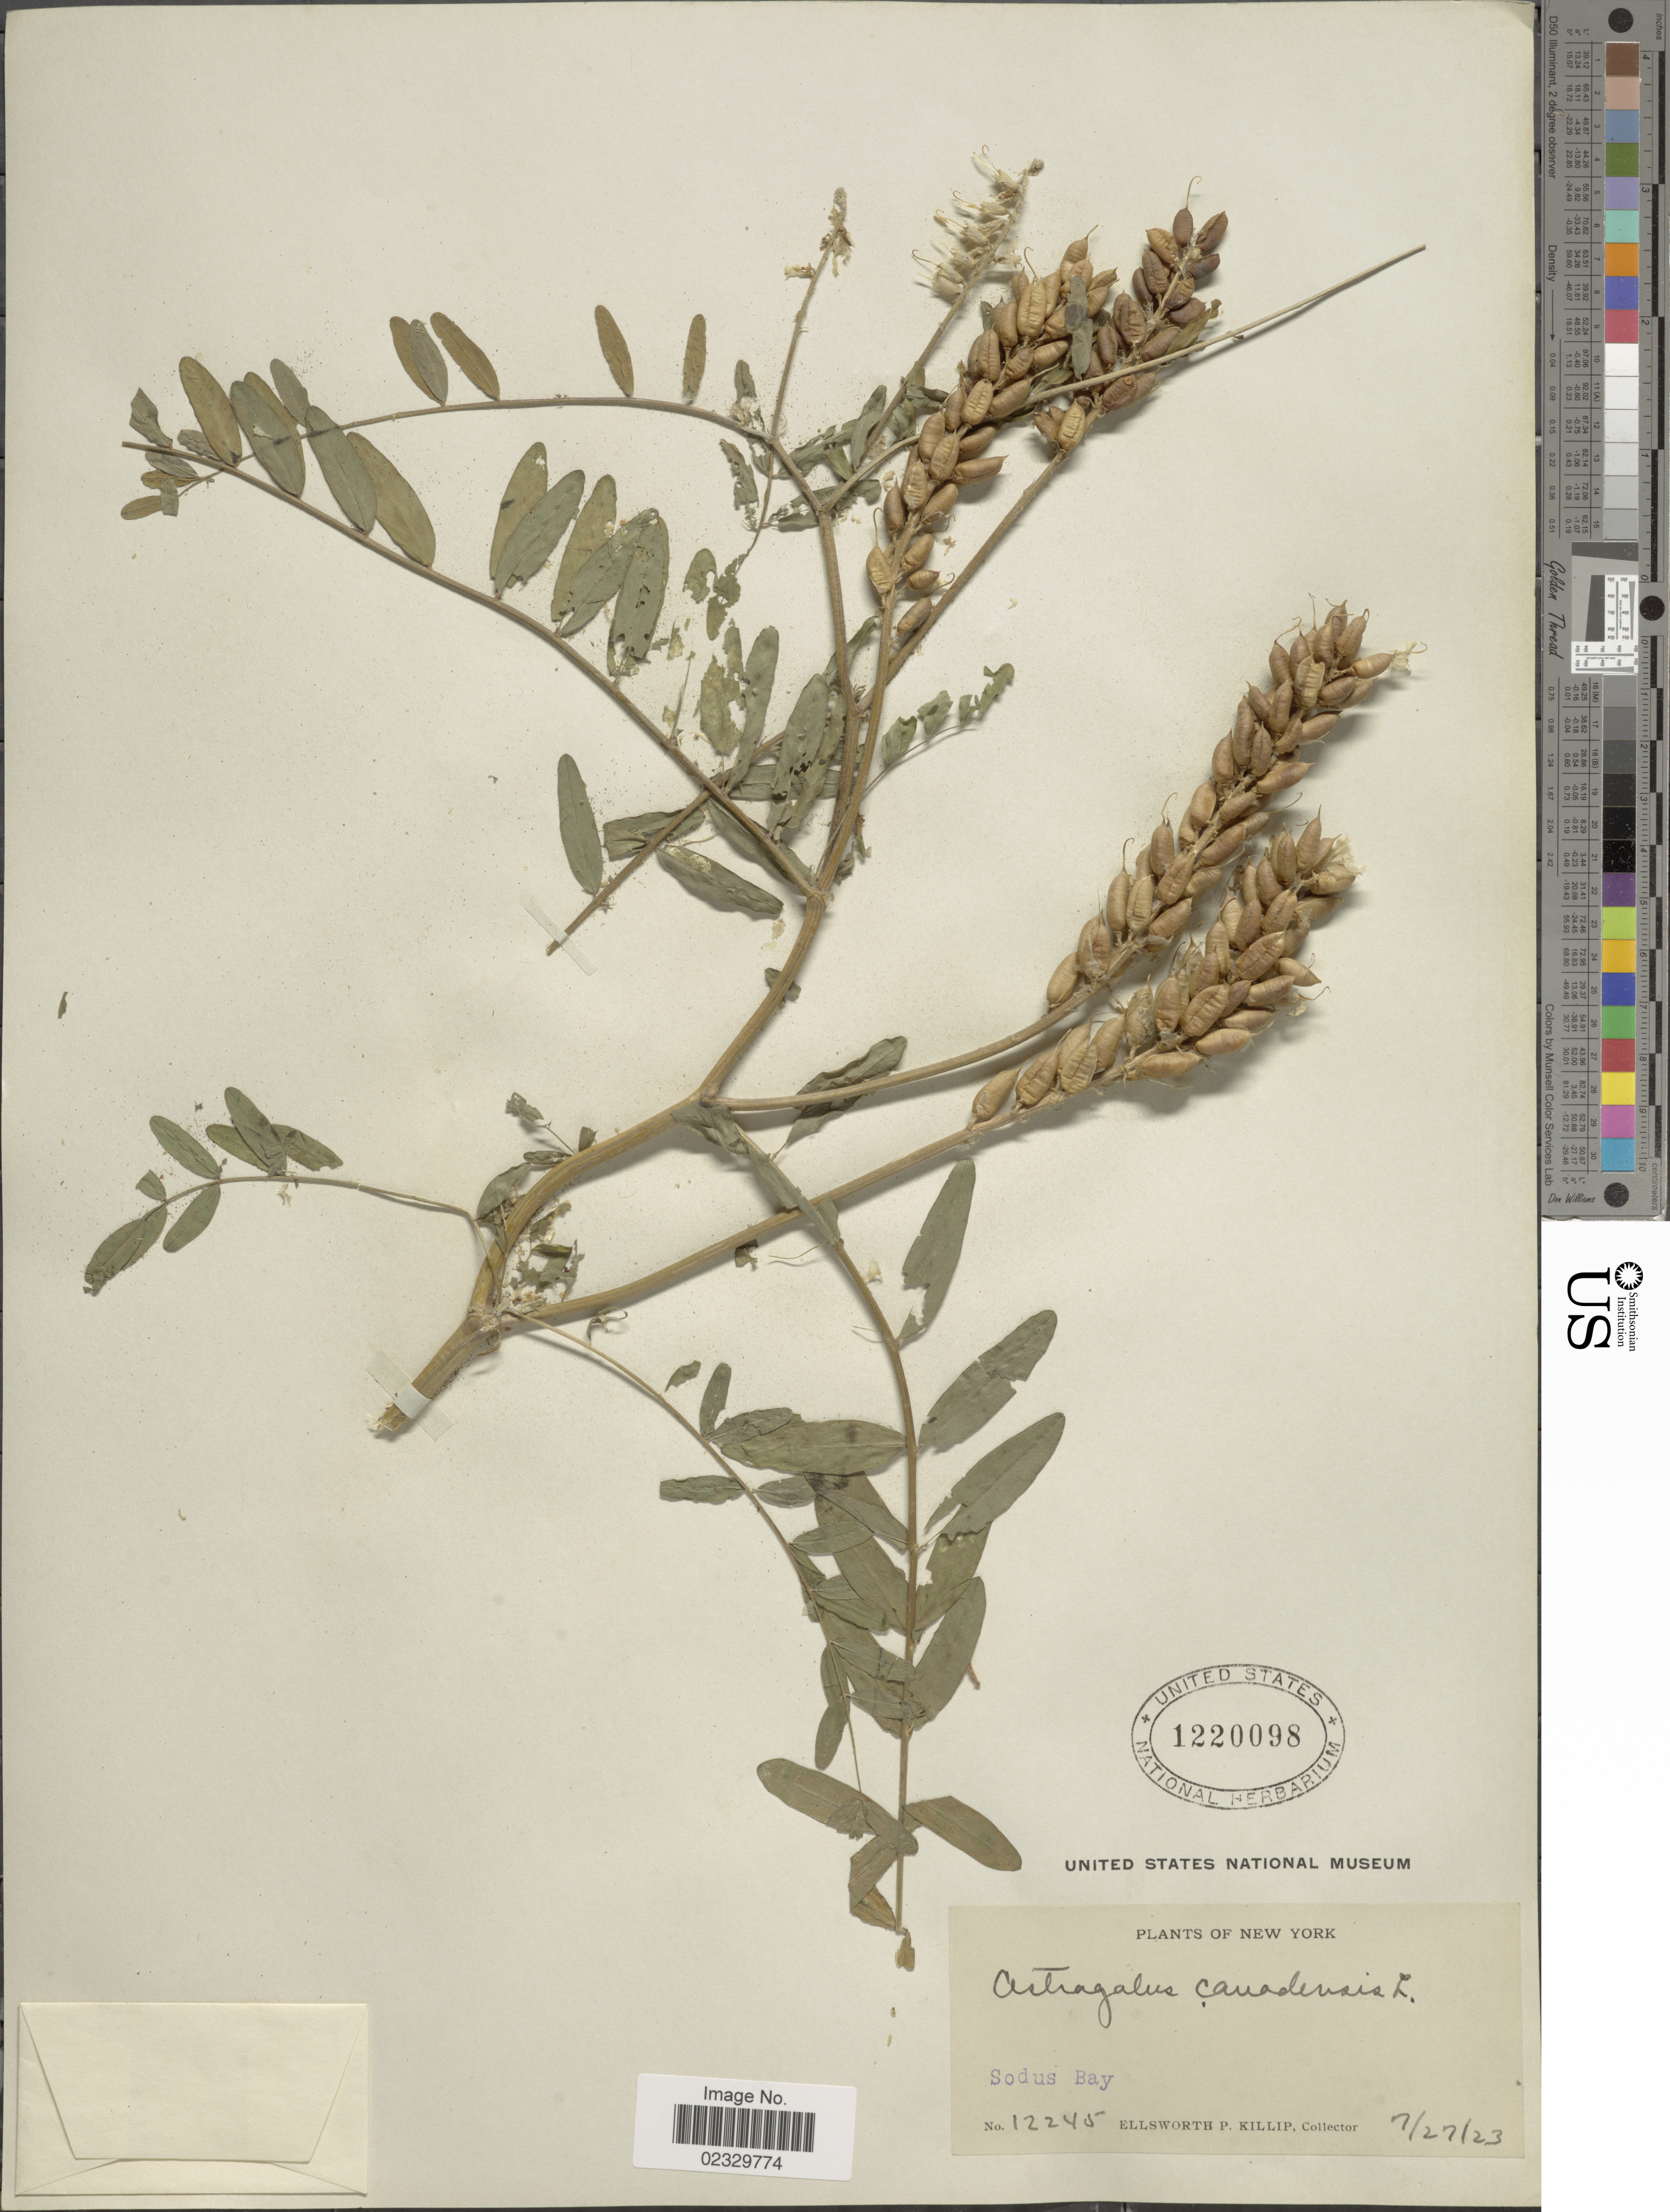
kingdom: Plantae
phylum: Tracheophyta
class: Magnoliopsida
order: Fabales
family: Fabaceae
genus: Astragalus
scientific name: Astragalus canadensis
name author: L.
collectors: E. P. Killip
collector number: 12245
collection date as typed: Transcribed d/m/y: 27/7/23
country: United States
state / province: New York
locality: Sodus Bay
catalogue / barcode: US 1220098